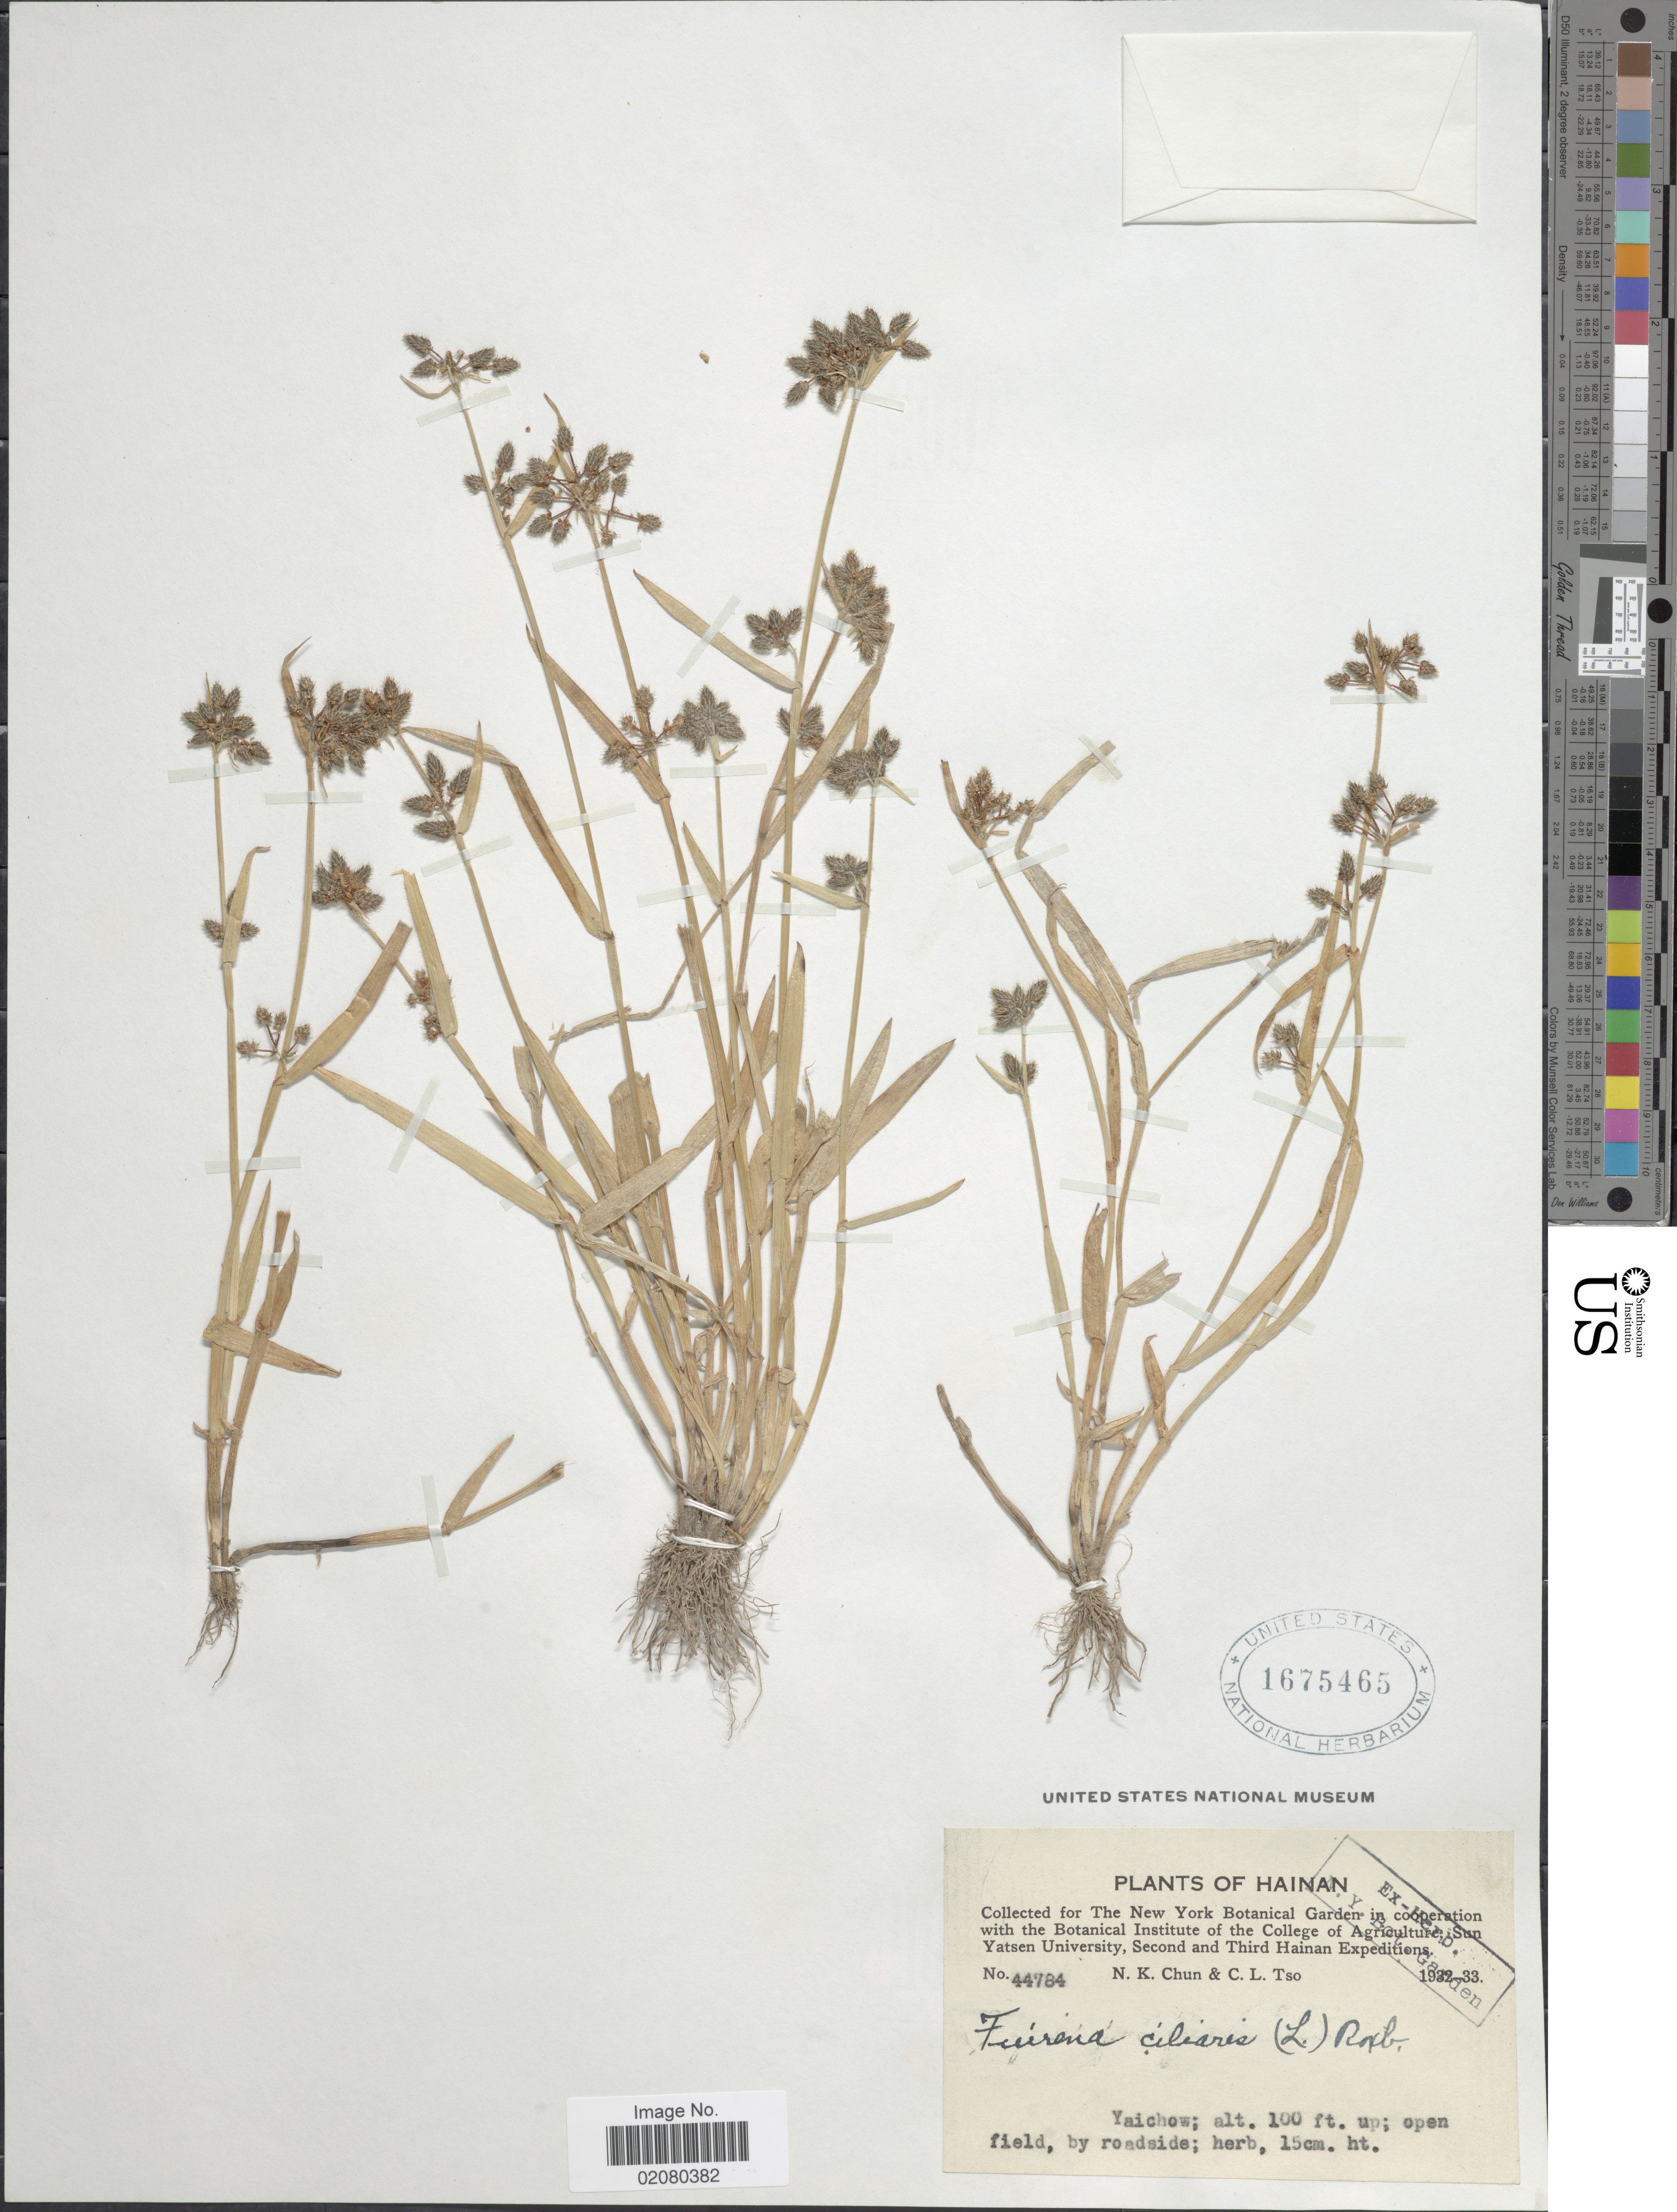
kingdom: Plantae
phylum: Tracheophyta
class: Liliopsida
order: Poales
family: Cyperaceae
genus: Fuirena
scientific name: Fuirena ciliaris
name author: (L.) Roxb.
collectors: N. K. Chun & C. Tso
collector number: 44784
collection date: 1932/1933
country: China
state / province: Hainan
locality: Yaichow, open field, by roadside.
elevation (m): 30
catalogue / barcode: US 1675465